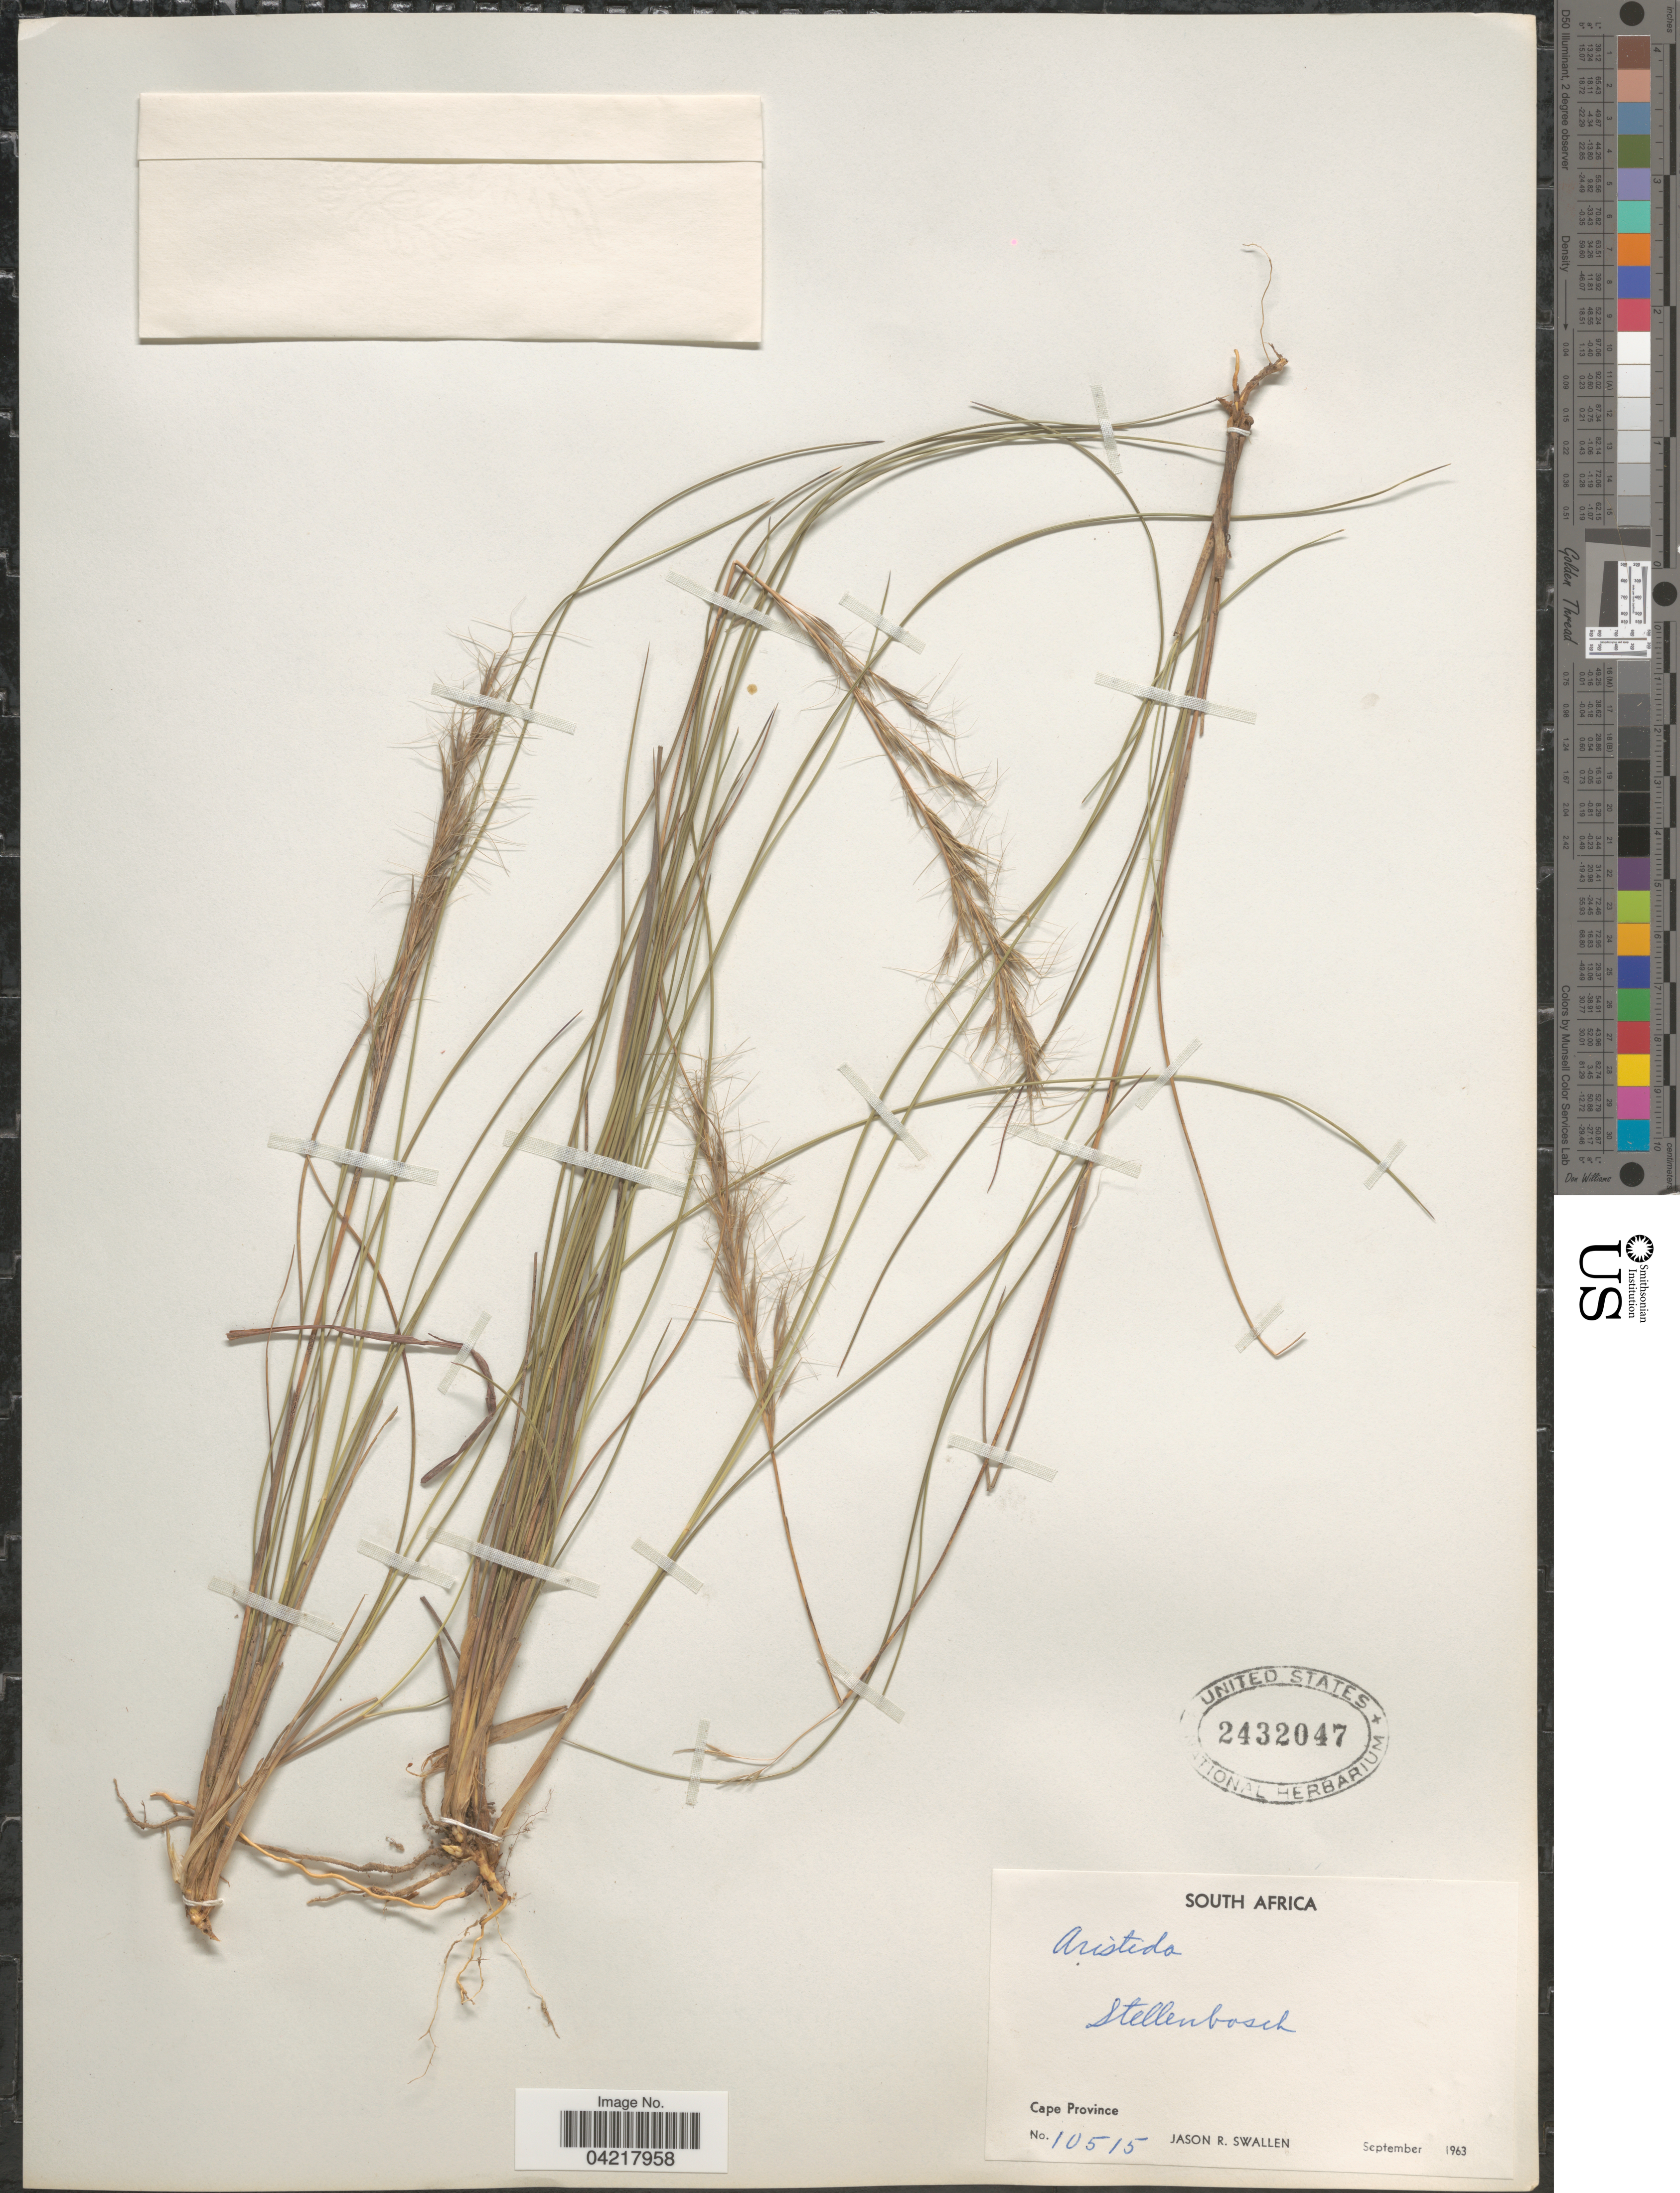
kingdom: Plantae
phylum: Tracheophyta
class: Liliopsida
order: Poales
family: Poaceae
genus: Aristida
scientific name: Aristida sp.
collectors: J. R. Swallen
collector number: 10515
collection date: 1963-09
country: South Africa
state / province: Western Cape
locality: Stellenbosch.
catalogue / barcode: US 2432047